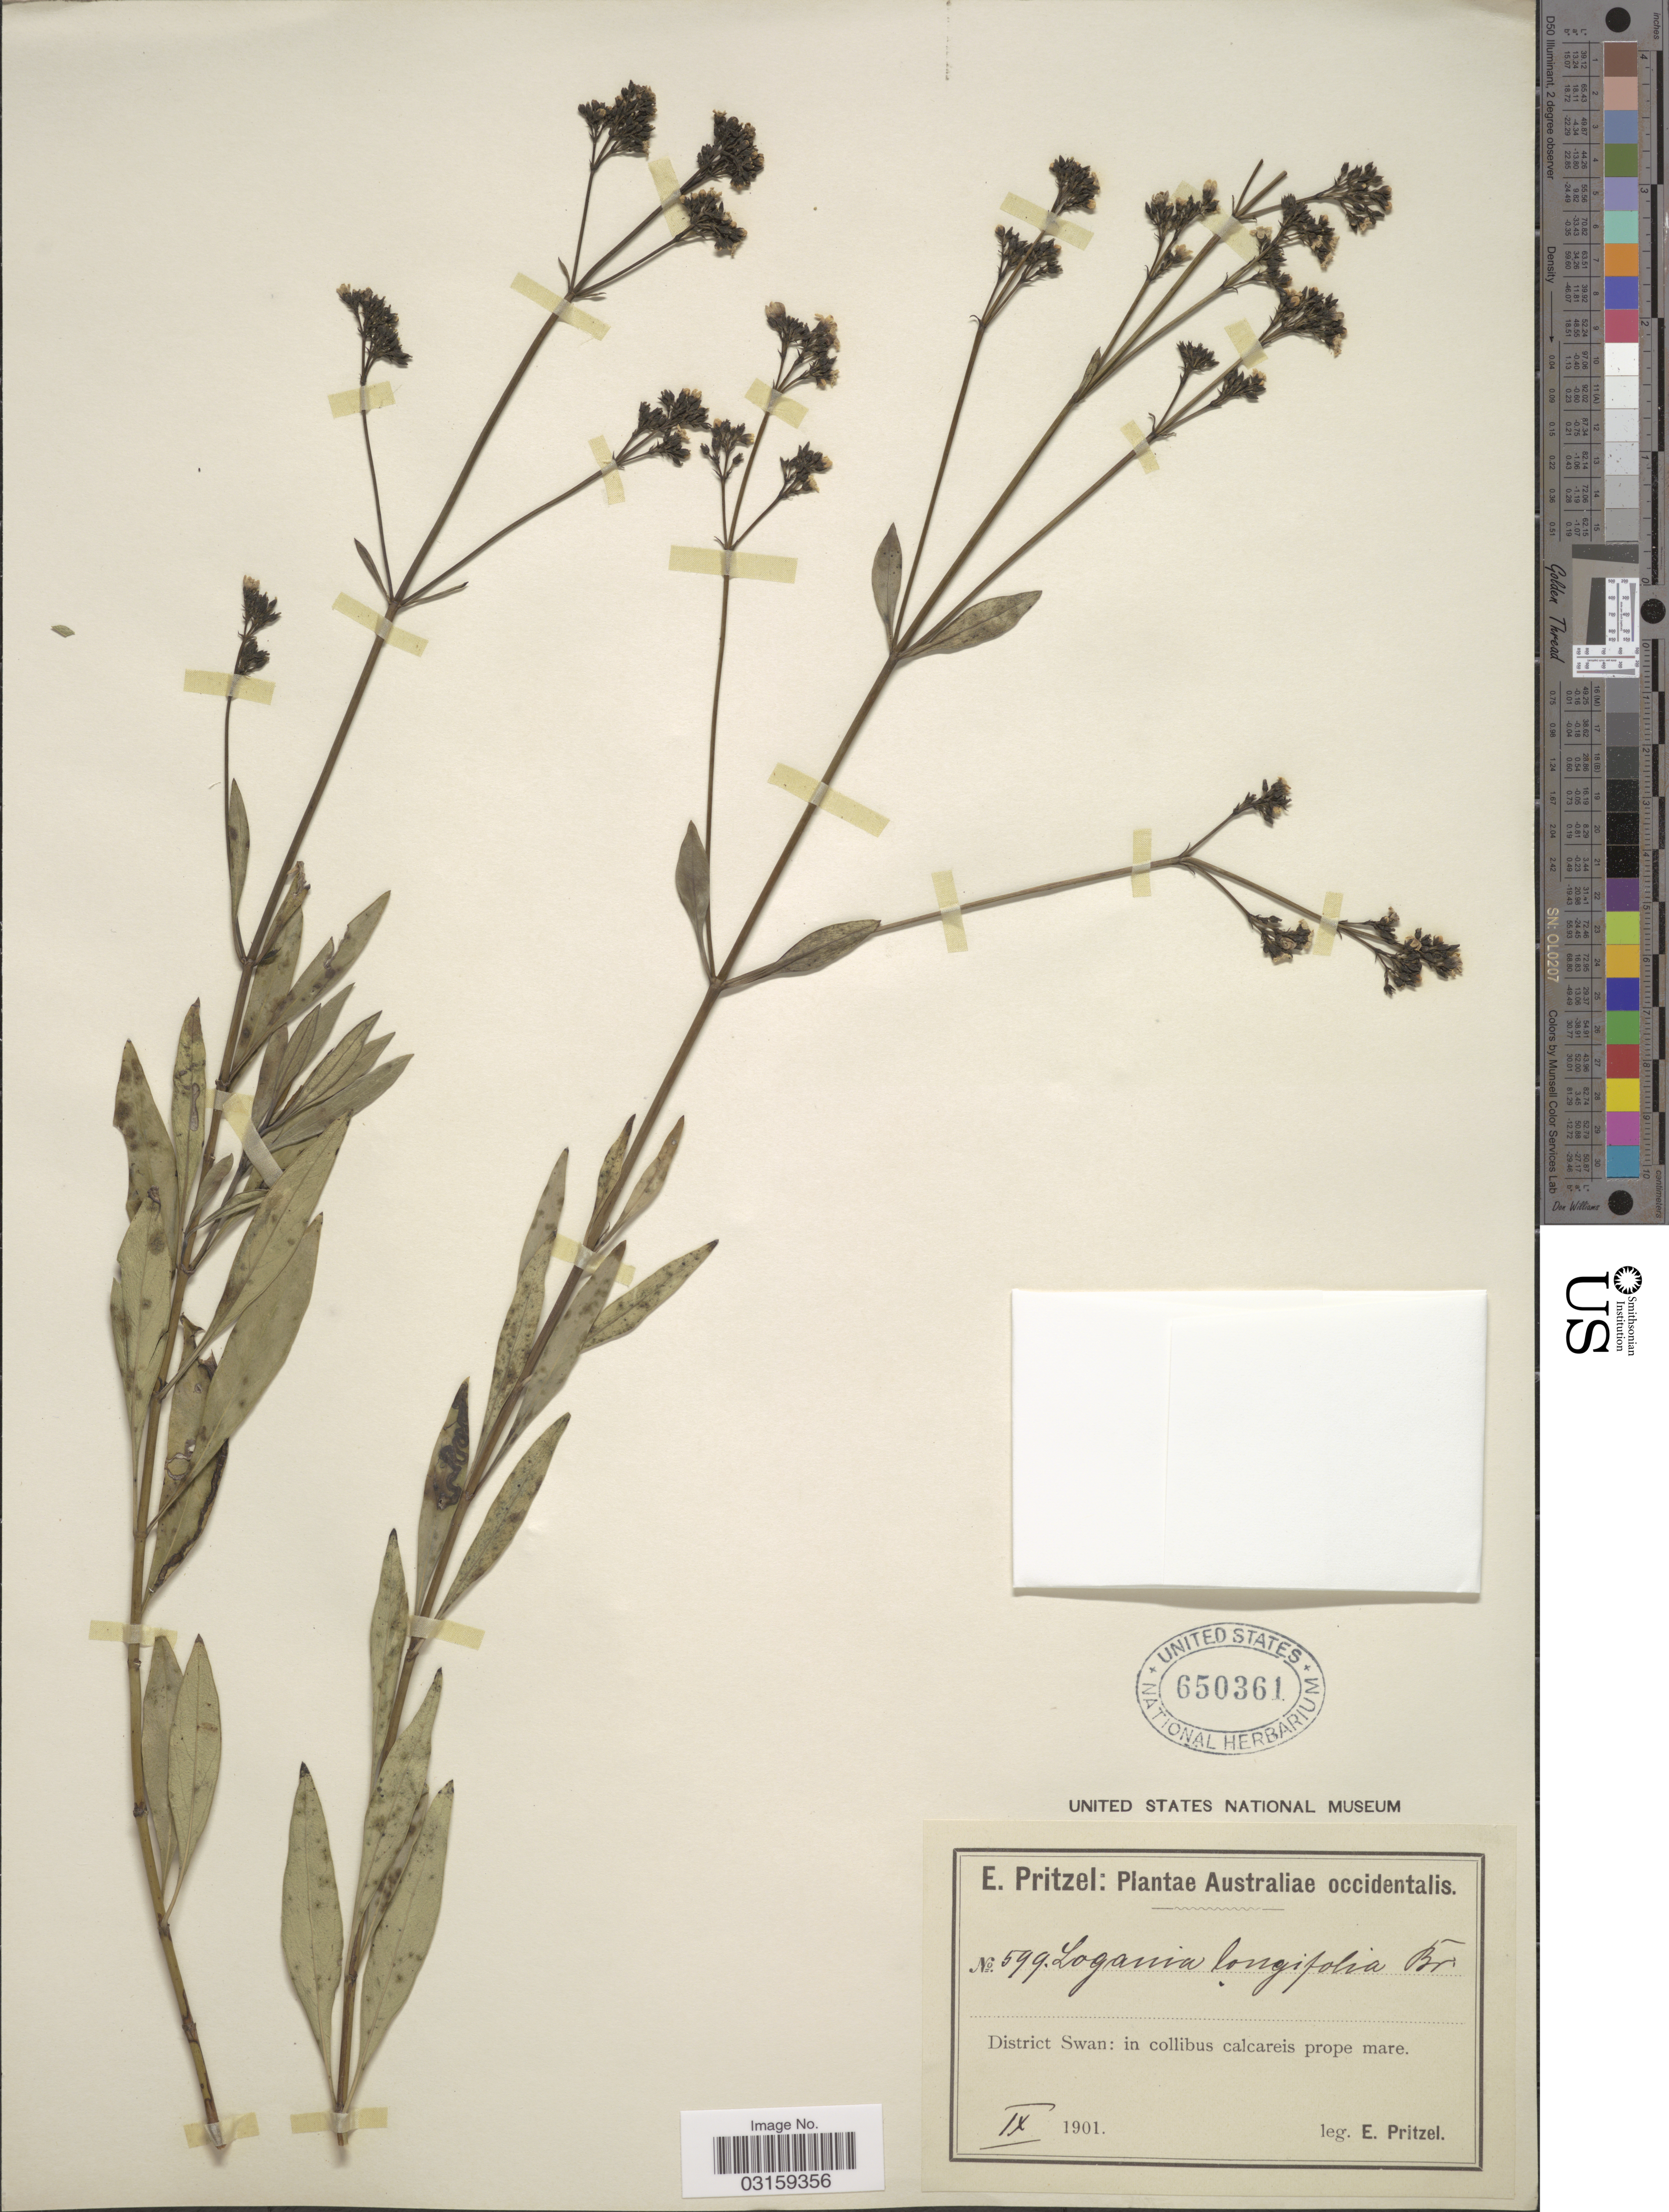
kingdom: Plantae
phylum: Tracheophyta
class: Magnoliopsida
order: Gentianales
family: Loganiaceae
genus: Logania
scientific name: Logania vaginalis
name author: (Labill.) F. Muell.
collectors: E. G. Pritzel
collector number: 599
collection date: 1901-09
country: Australia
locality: Australiae occidentalis. District Swan.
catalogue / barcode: US 650361